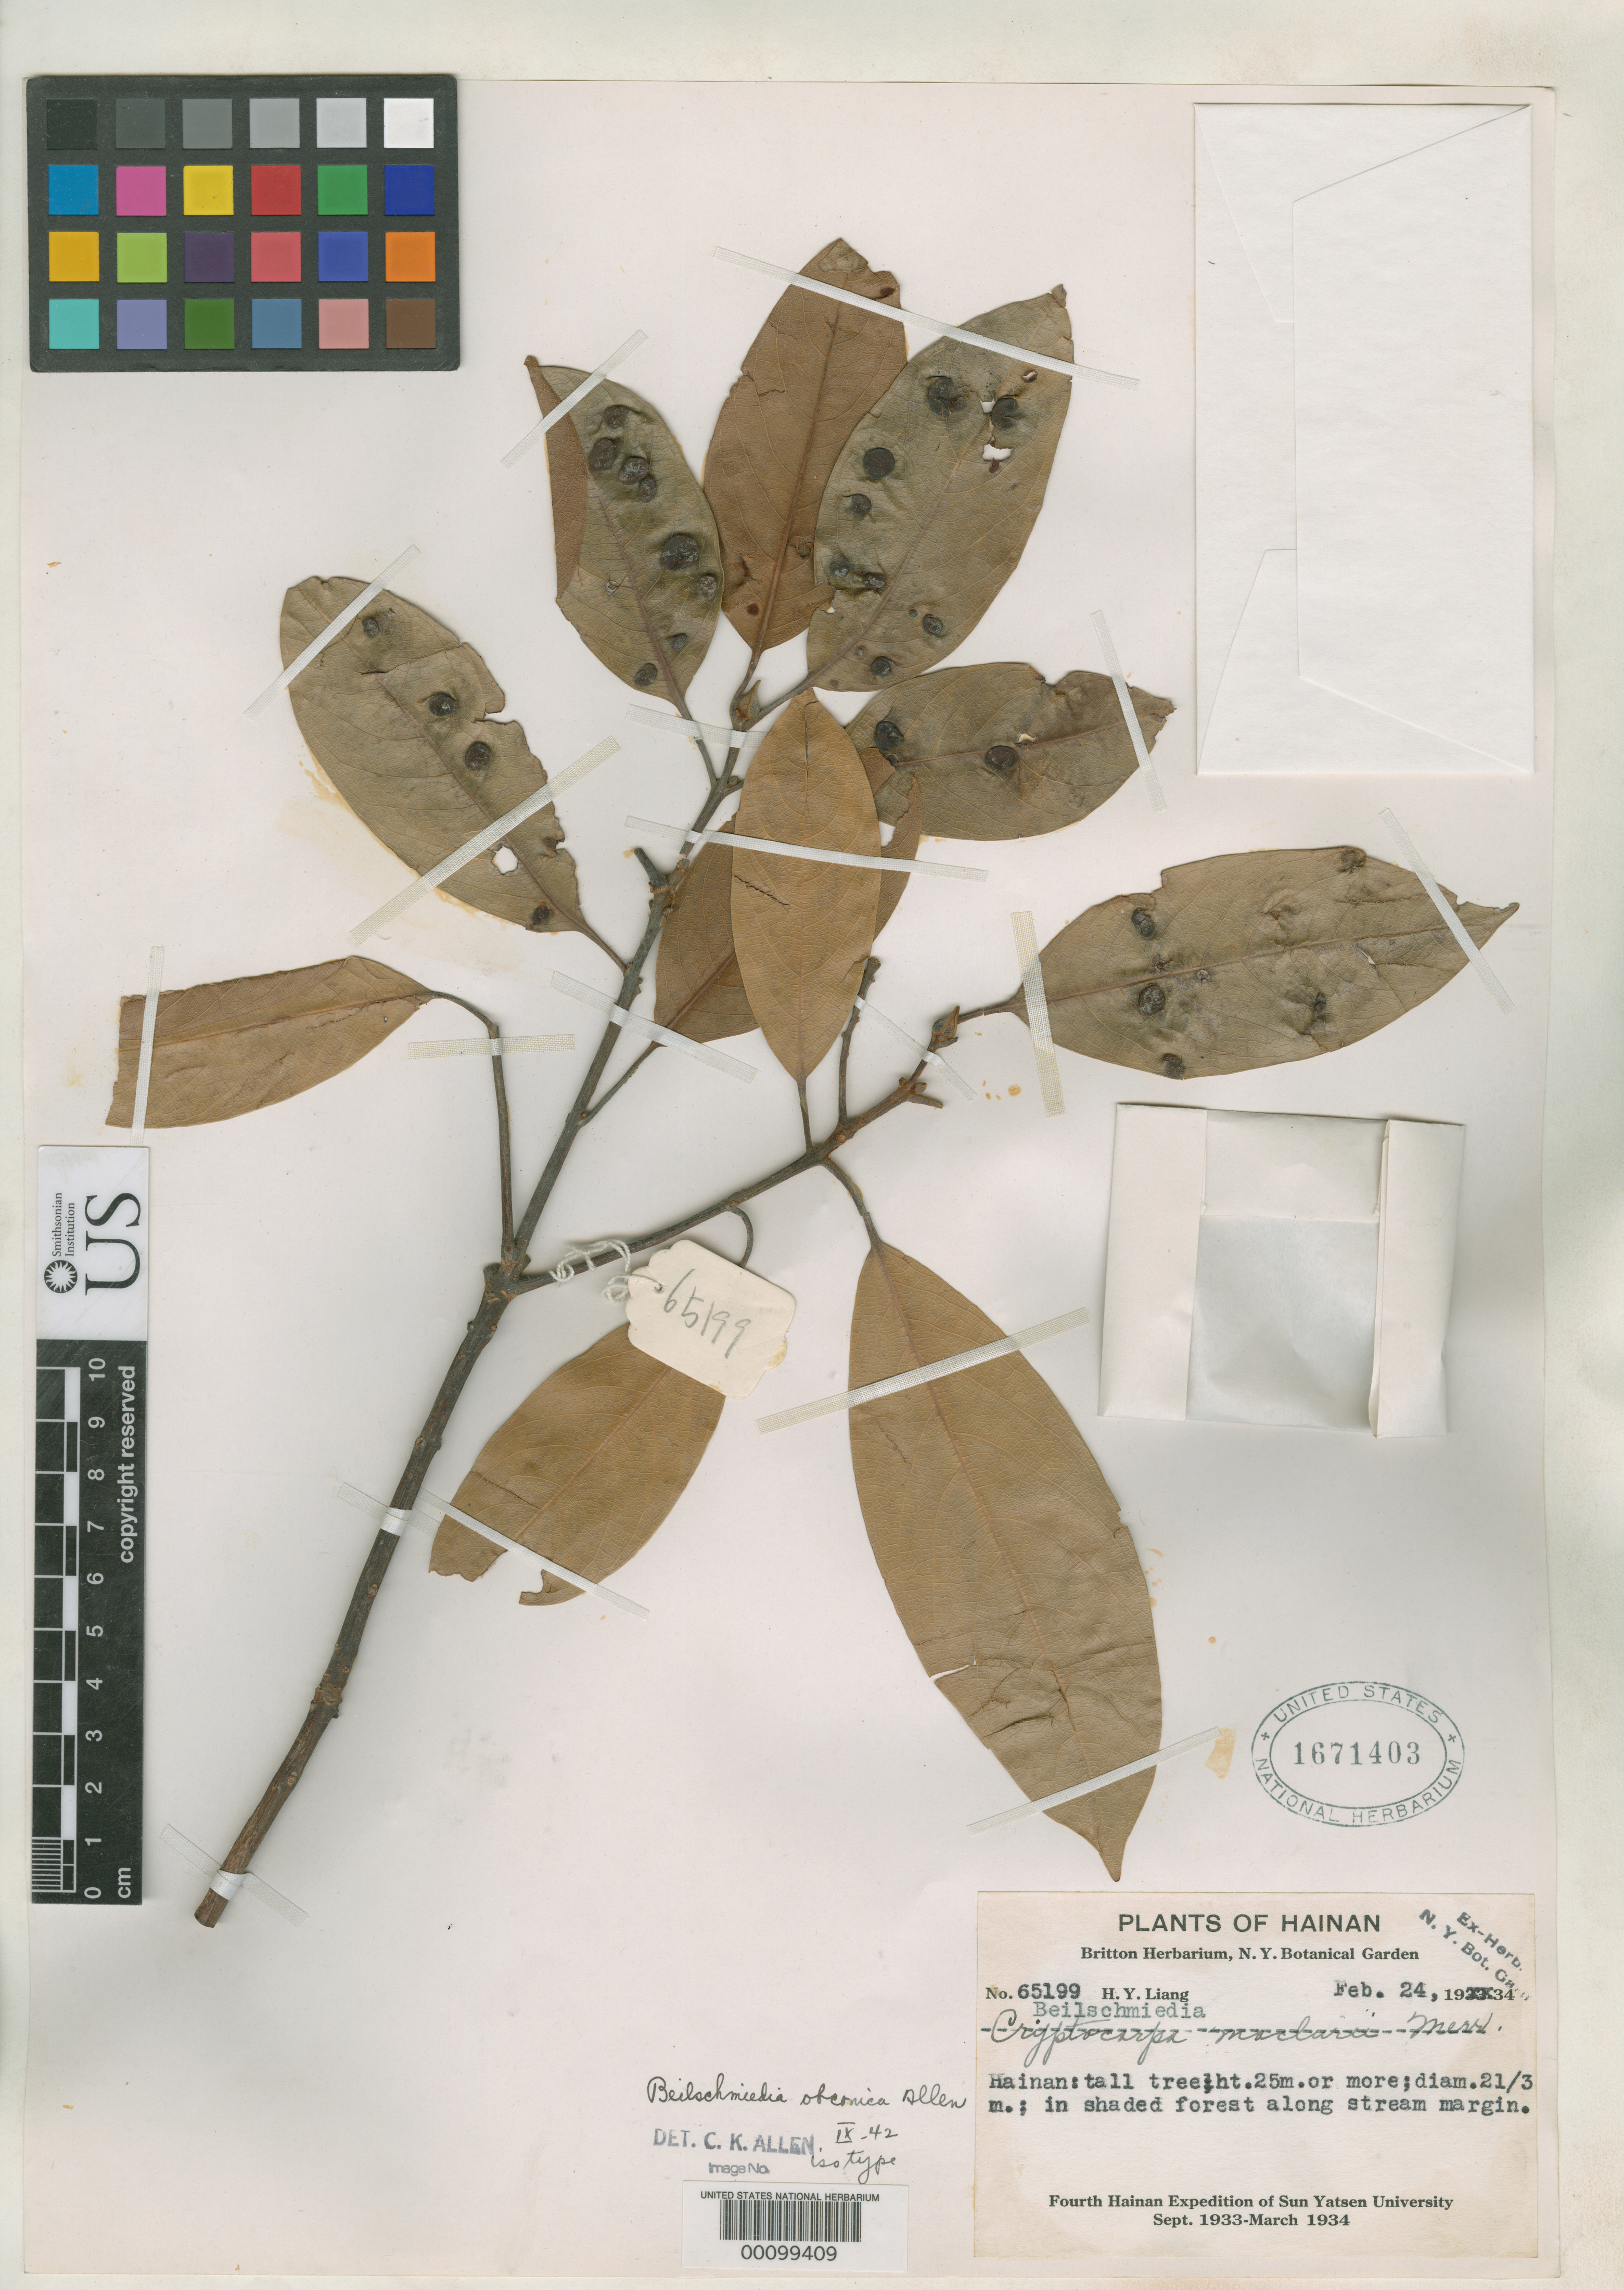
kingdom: Plantae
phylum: Tracheophyta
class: Magnoliopsida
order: Laurales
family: Lauraceae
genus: Beilschmiedia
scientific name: Beilschmiedia obconica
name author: C.K. Allen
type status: Isotype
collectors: H. Y. Liang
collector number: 65199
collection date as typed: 24 Feb 1934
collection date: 1934-02-24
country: China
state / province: Hainan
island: Hainan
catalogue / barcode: US 1671403